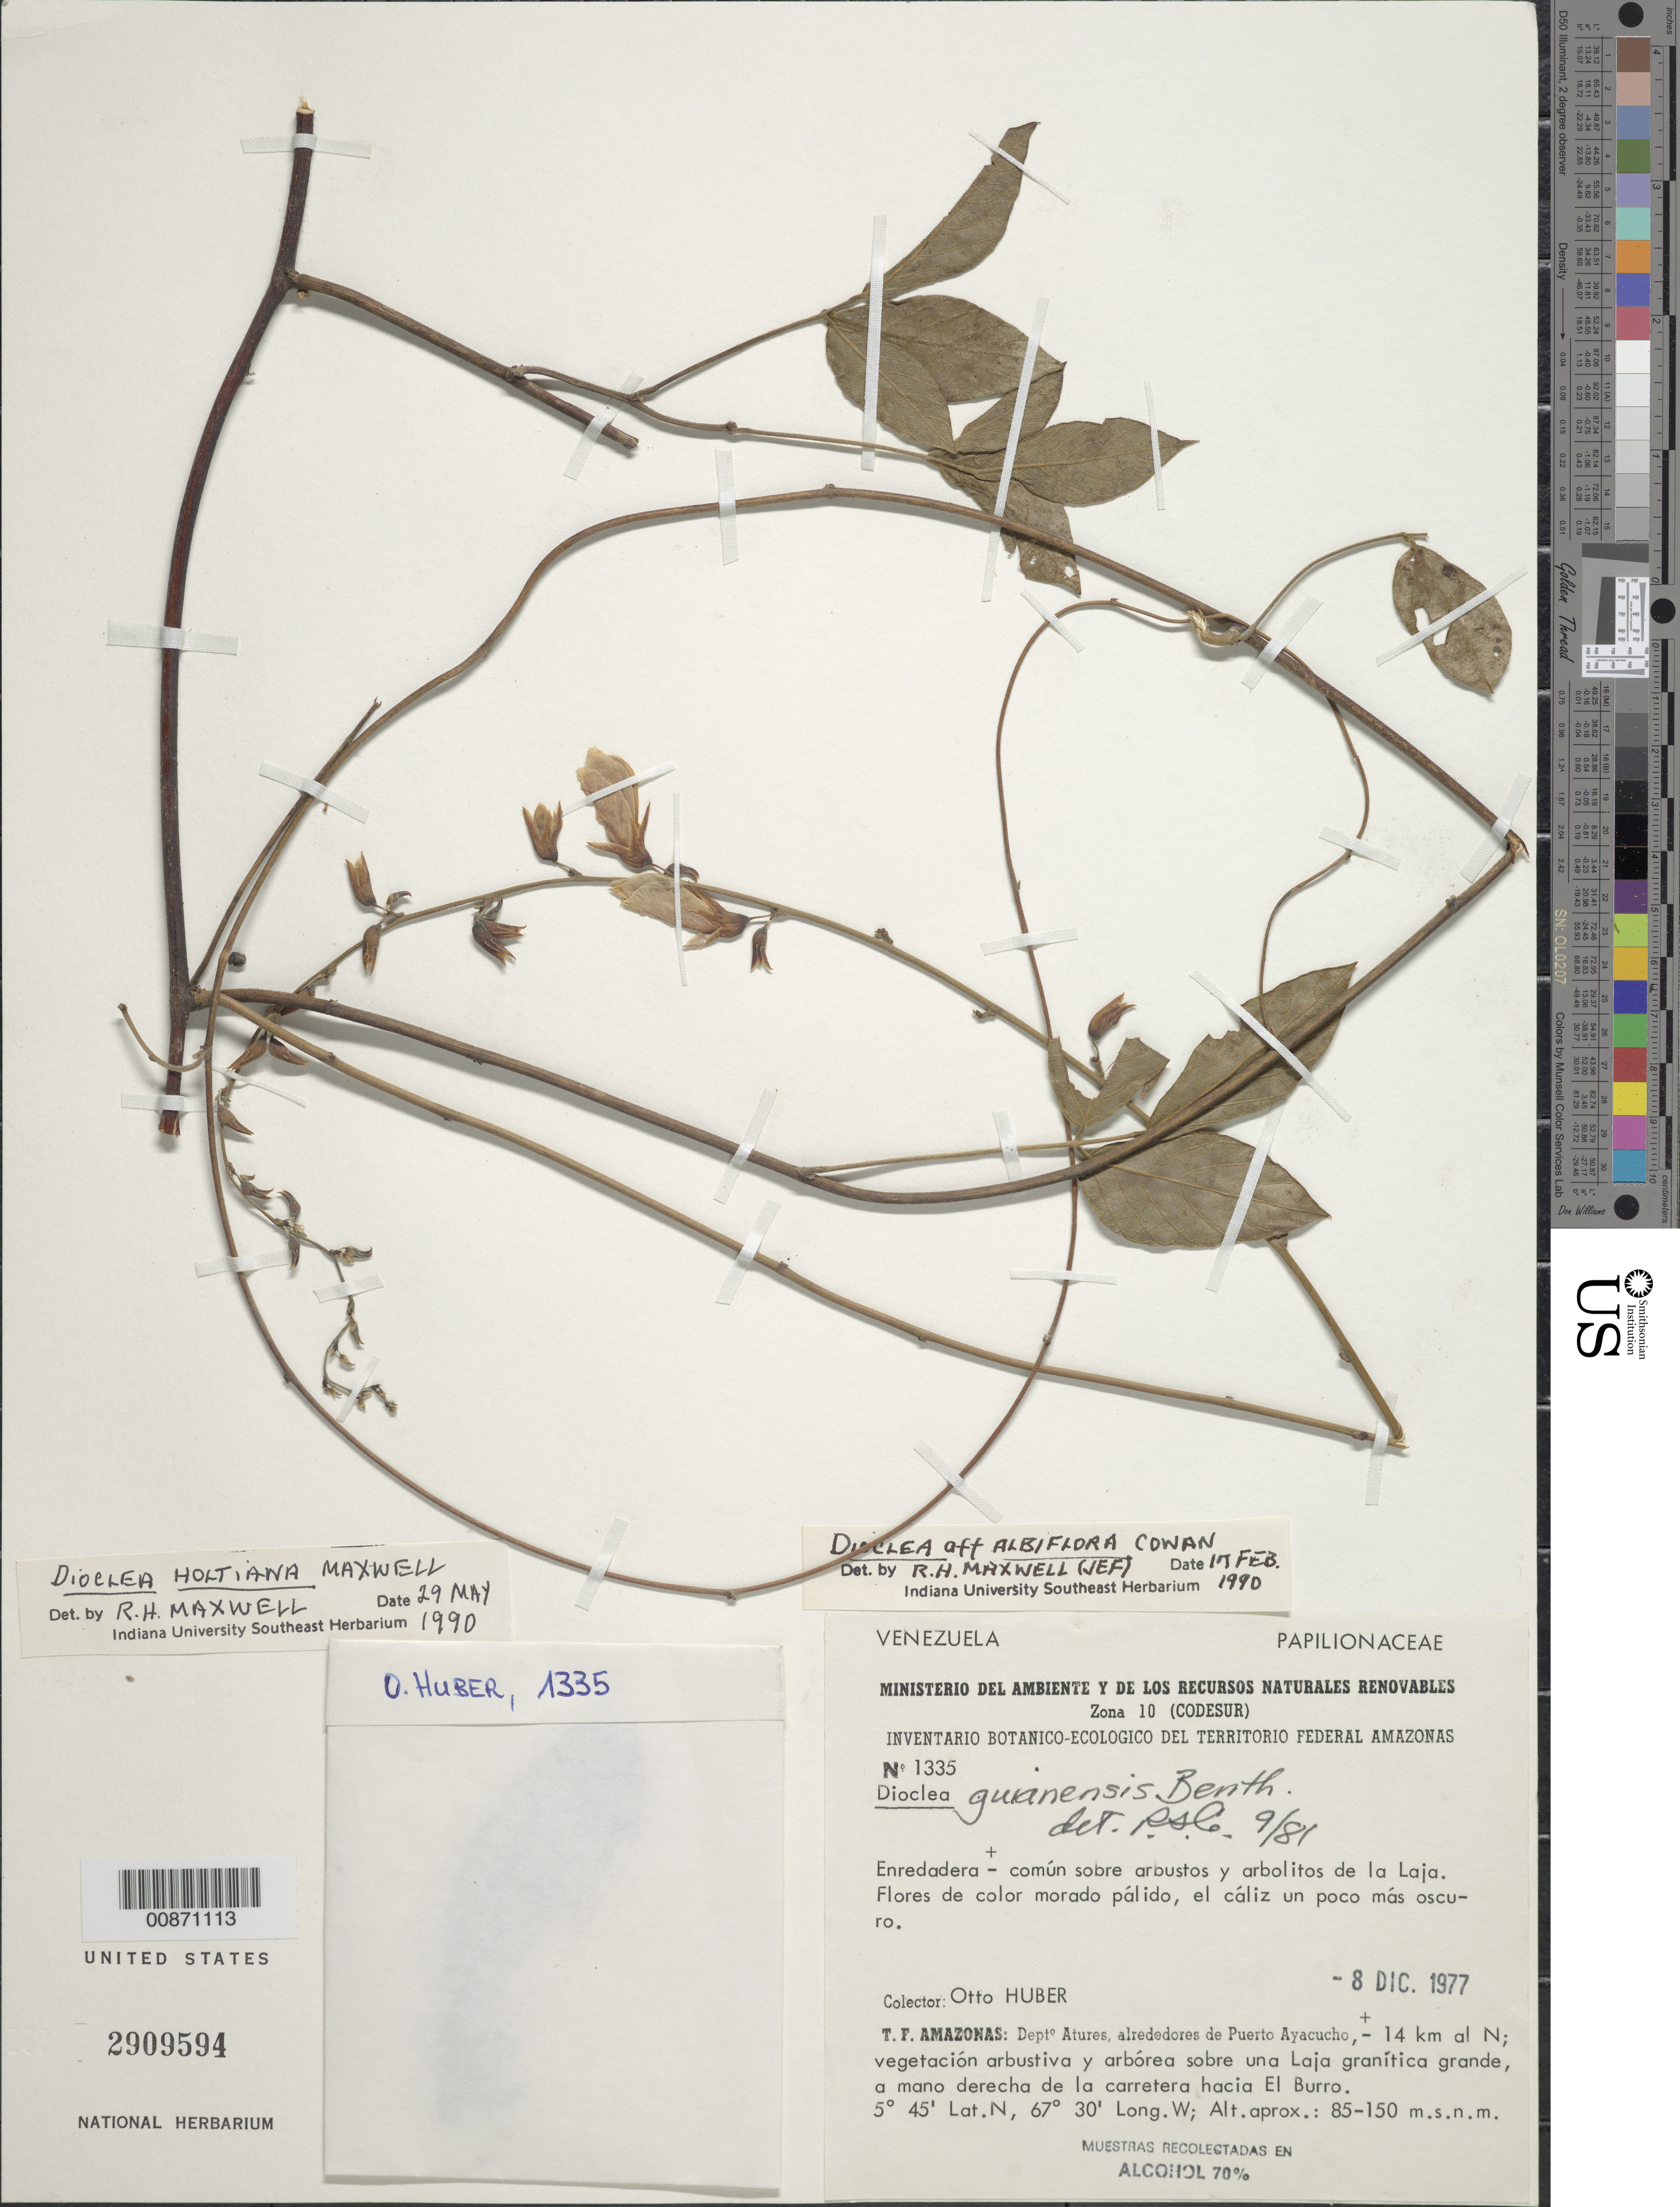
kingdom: Plantae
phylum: Tracheophyta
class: Magnoliopsida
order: Fabales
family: Fabaceae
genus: Dioclea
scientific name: Dioclea holtiana Pittier, nom. inval.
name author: Pittier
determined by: Maxwell, R. H., (JEF), Indiana University Southeast (UNITED STATES)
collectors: O. Huber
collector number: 1335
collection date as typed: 8-Dec-77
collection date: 1977-12-08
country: Venezuela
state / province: Amazonas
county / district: Atures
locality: Puerto Ayacucho, ± 14 km al N, carretera hacia el Burro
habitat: Vegetación arbustiva y arborea sobre una laja grantica grande; sobre arbustos y arbolitos de la Laja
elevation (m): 85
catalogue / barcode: US 2909594